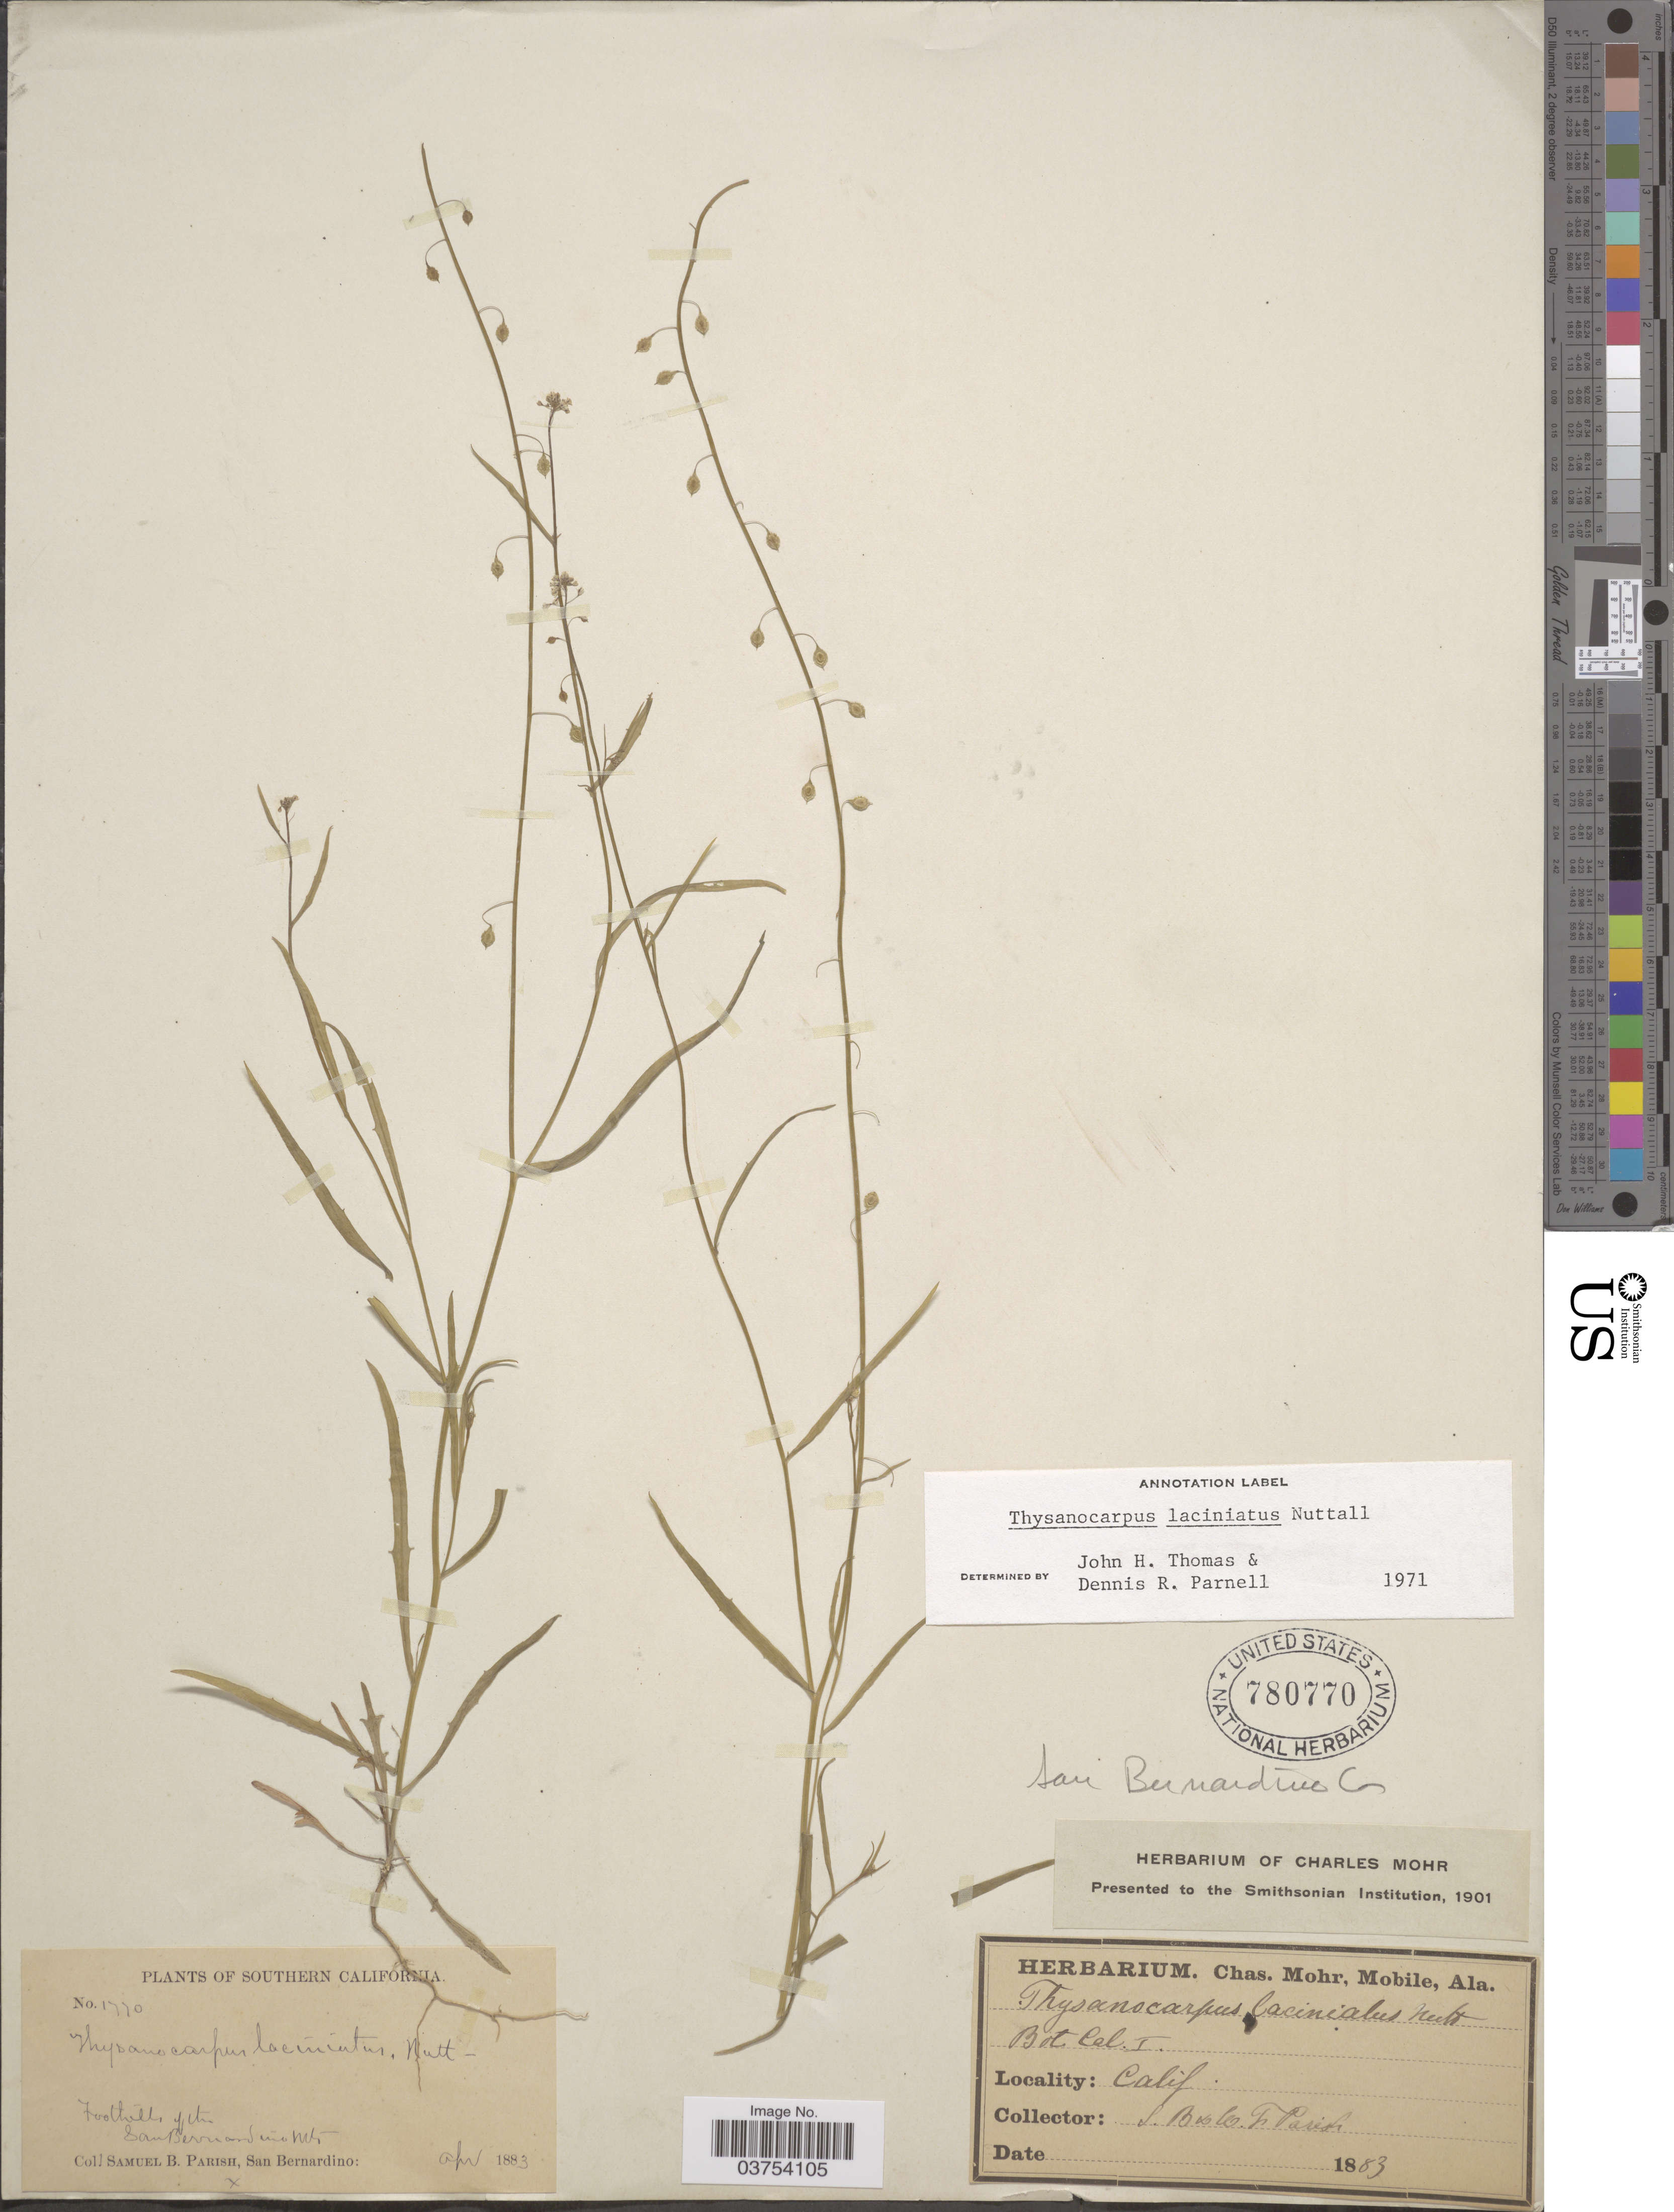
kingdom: Plantae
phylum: Tracheophyta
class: Magnoliopsida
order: Brassicales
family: Brassicaceae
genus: Thysanocarpus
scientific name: Thysanocarpus laciniatus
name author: Nutt. in Torr. & A. Gray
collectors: S. B. Parish & W. F. Parish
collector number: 1770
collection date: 1883-04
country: United States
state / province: California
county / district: San Bernardino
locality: SAn Bernardino Co. Southern California. Foothills of the San Bernardino Mts.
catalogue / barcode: US 780770